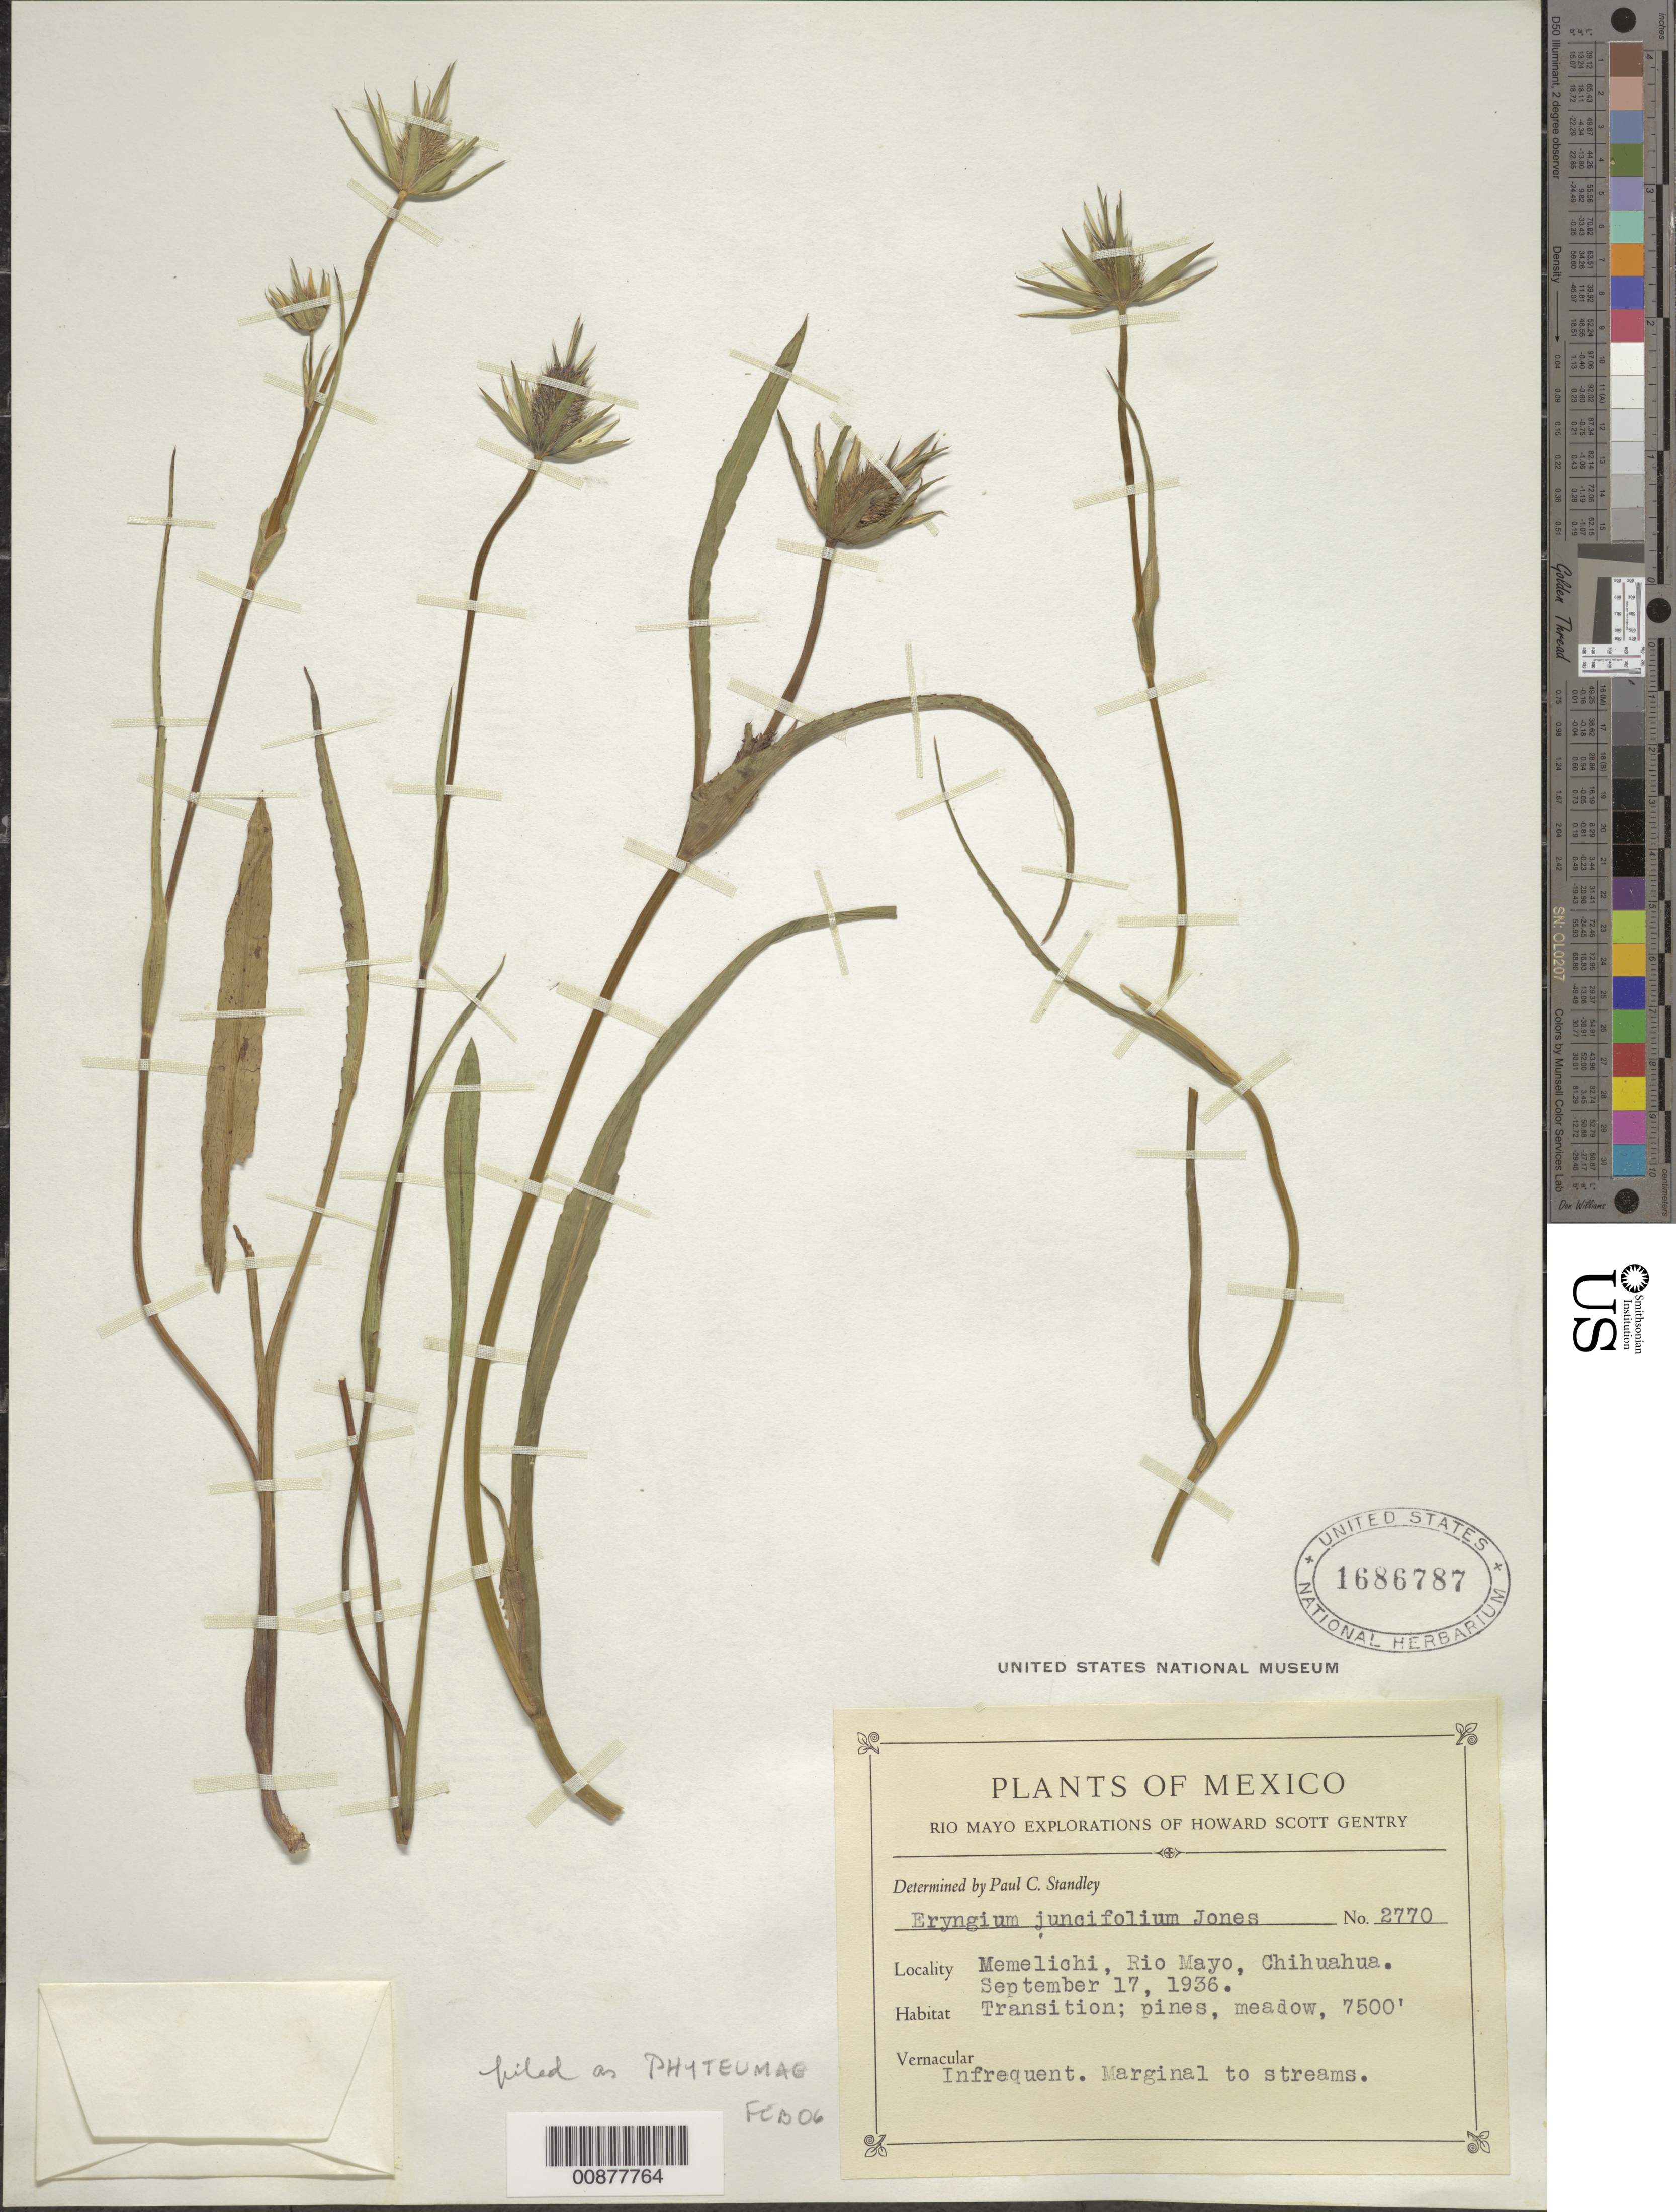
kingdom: Plantae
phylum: Tracheophyta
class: Magnoliopsida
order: Apiales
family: Apiaceae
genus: Eryngium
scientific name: Eryngium phyteumae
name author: F. Delaroche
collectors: H. S. Gentry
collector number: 2770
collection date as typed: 17 Sep 1936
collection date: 1936-09-17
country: Mexico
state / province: Chihuahua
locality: Memelichi, Río Mayo, Chihuahua.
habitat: Transition; pines, meadow. Marginal to streams.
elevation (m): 2286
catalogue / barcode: US 1686787